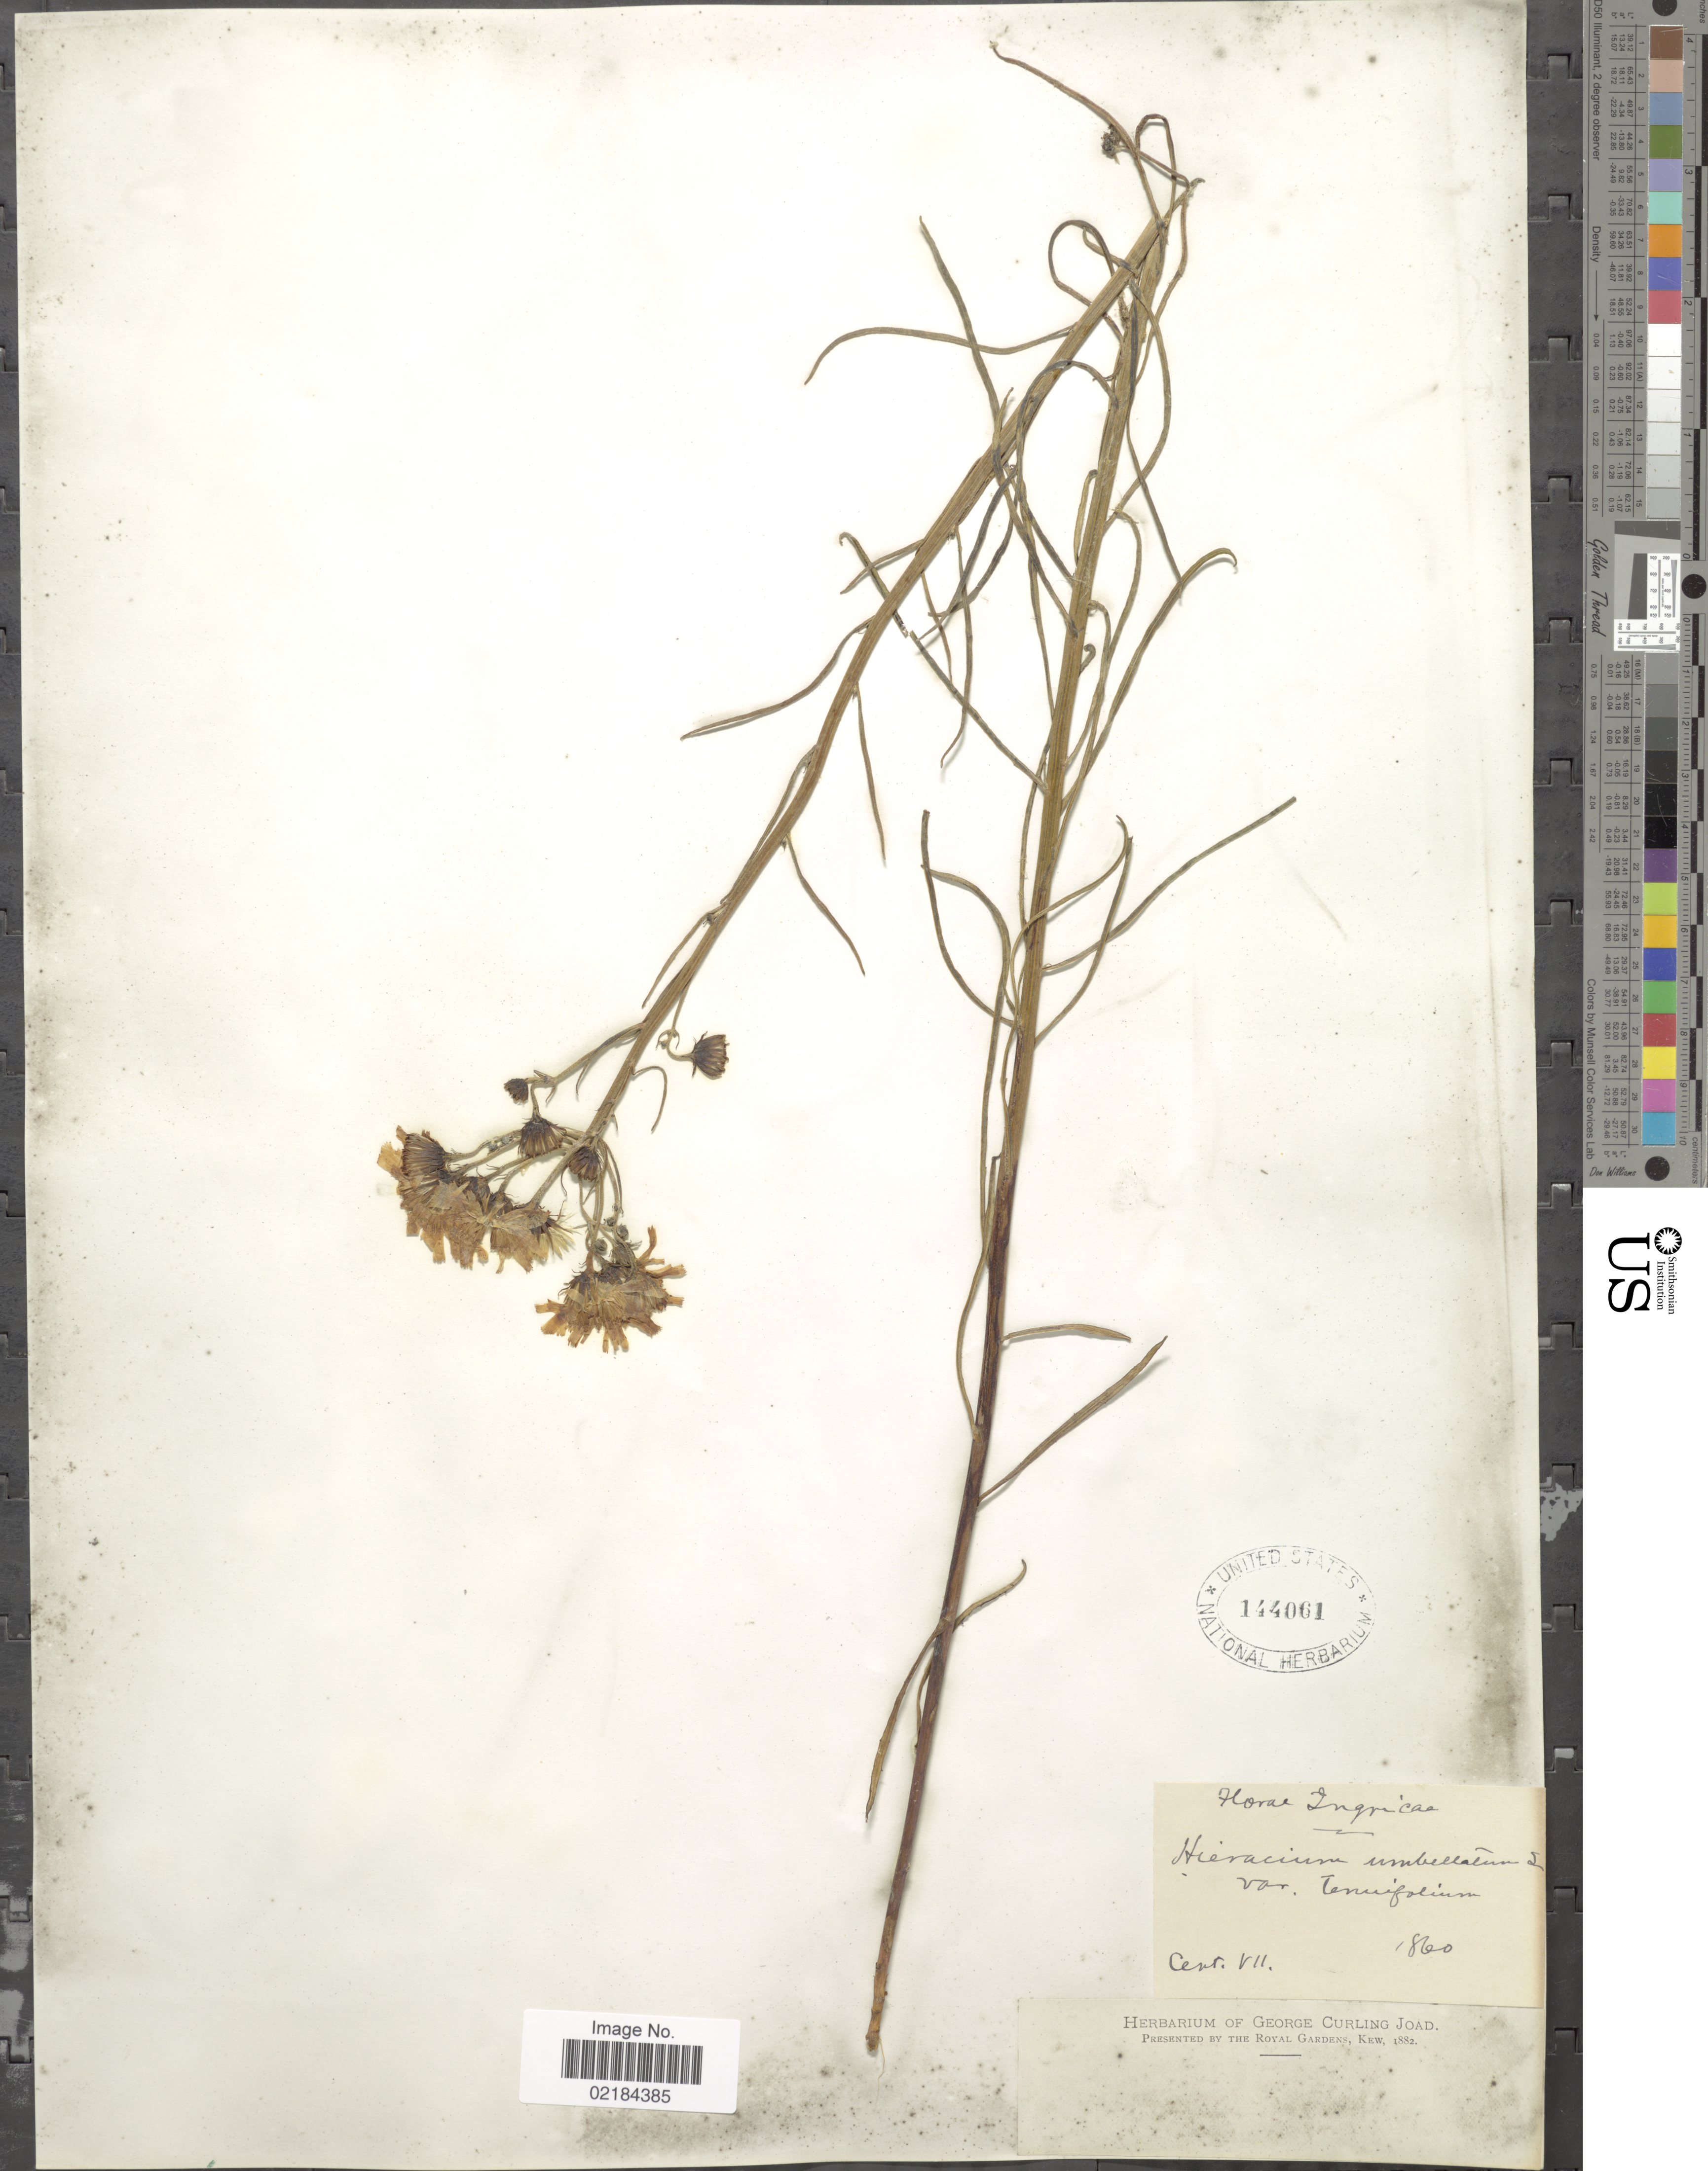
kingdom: Plantae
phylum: Tracheophyta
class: Magnoliopsida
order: Asterales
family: Asteraceae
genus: Hieracium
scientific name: Hieracium umbellatum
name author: L.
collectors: ex herb. George Curling Joad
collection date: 1860-07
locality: Ingricae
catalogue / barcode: US 144061